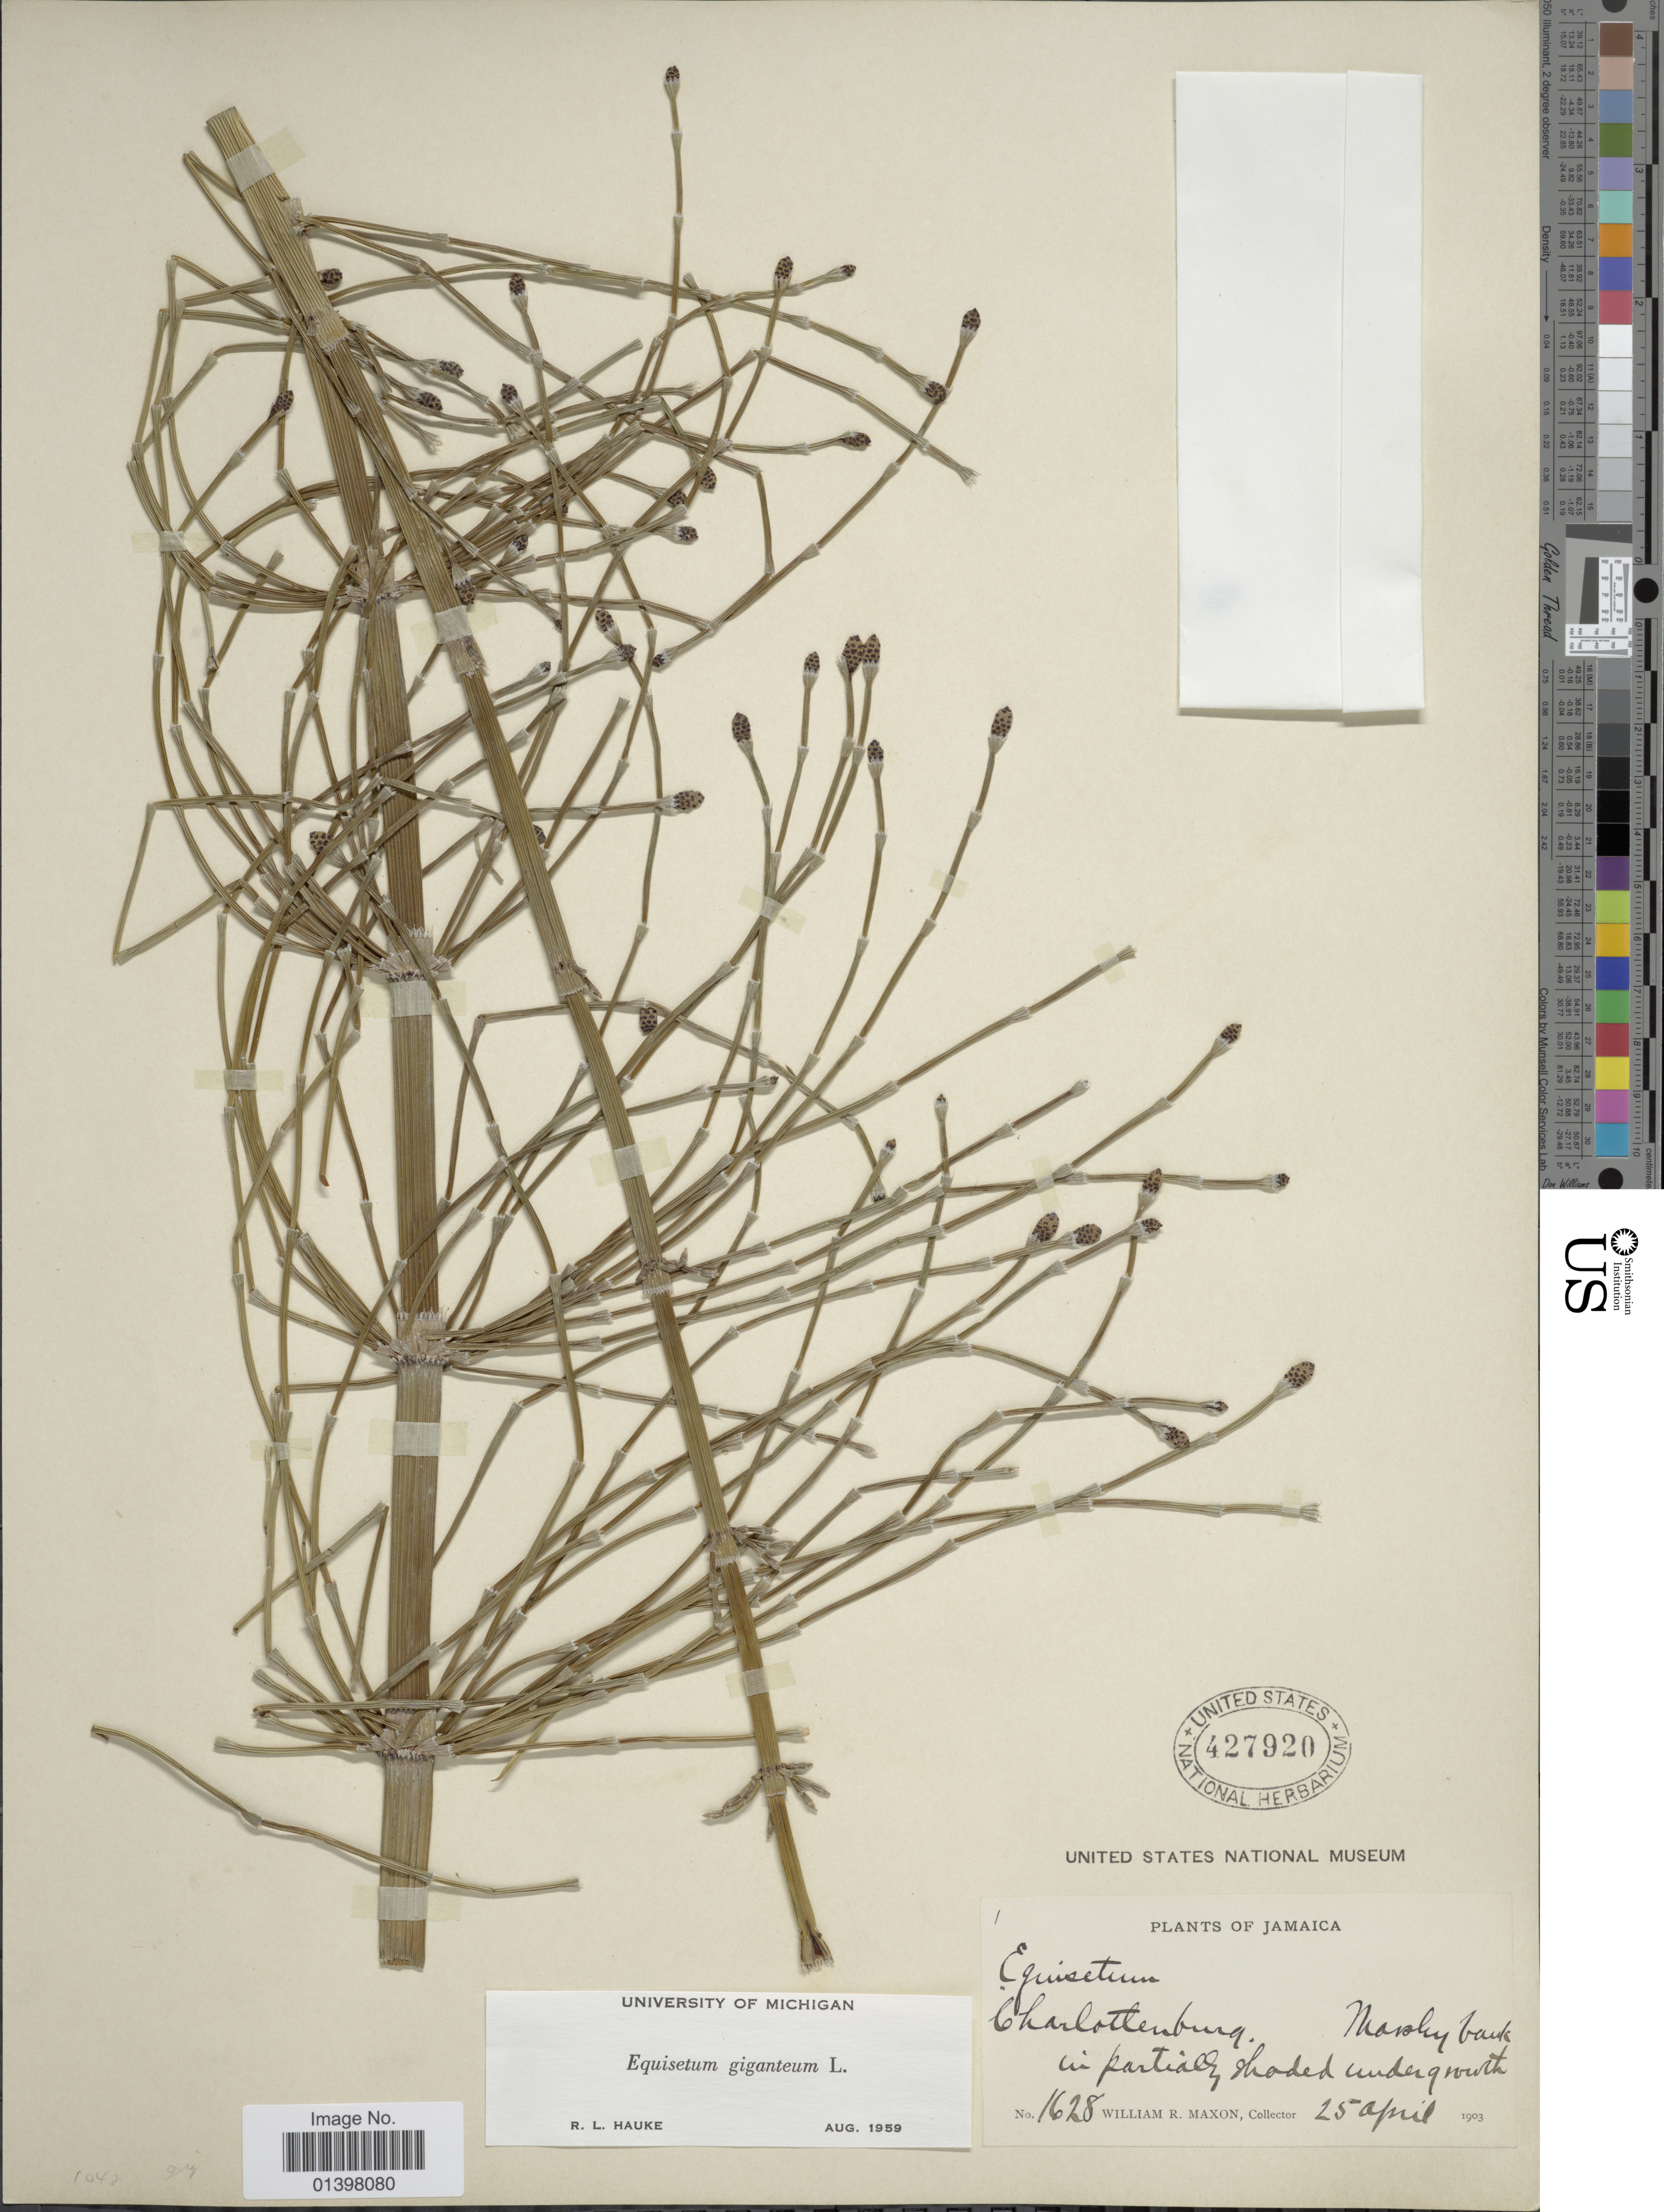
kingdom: Plantae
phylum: Tracheophyta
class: Polypodiopsida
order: Equisetales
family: Equisetaceae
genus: Equisetum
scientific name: Equisetum giganteum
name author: L.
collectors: W. R. Maxon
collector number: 1628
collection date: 1903-04-25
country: Jamaica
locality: Charlottenburg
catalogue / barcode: US 427920